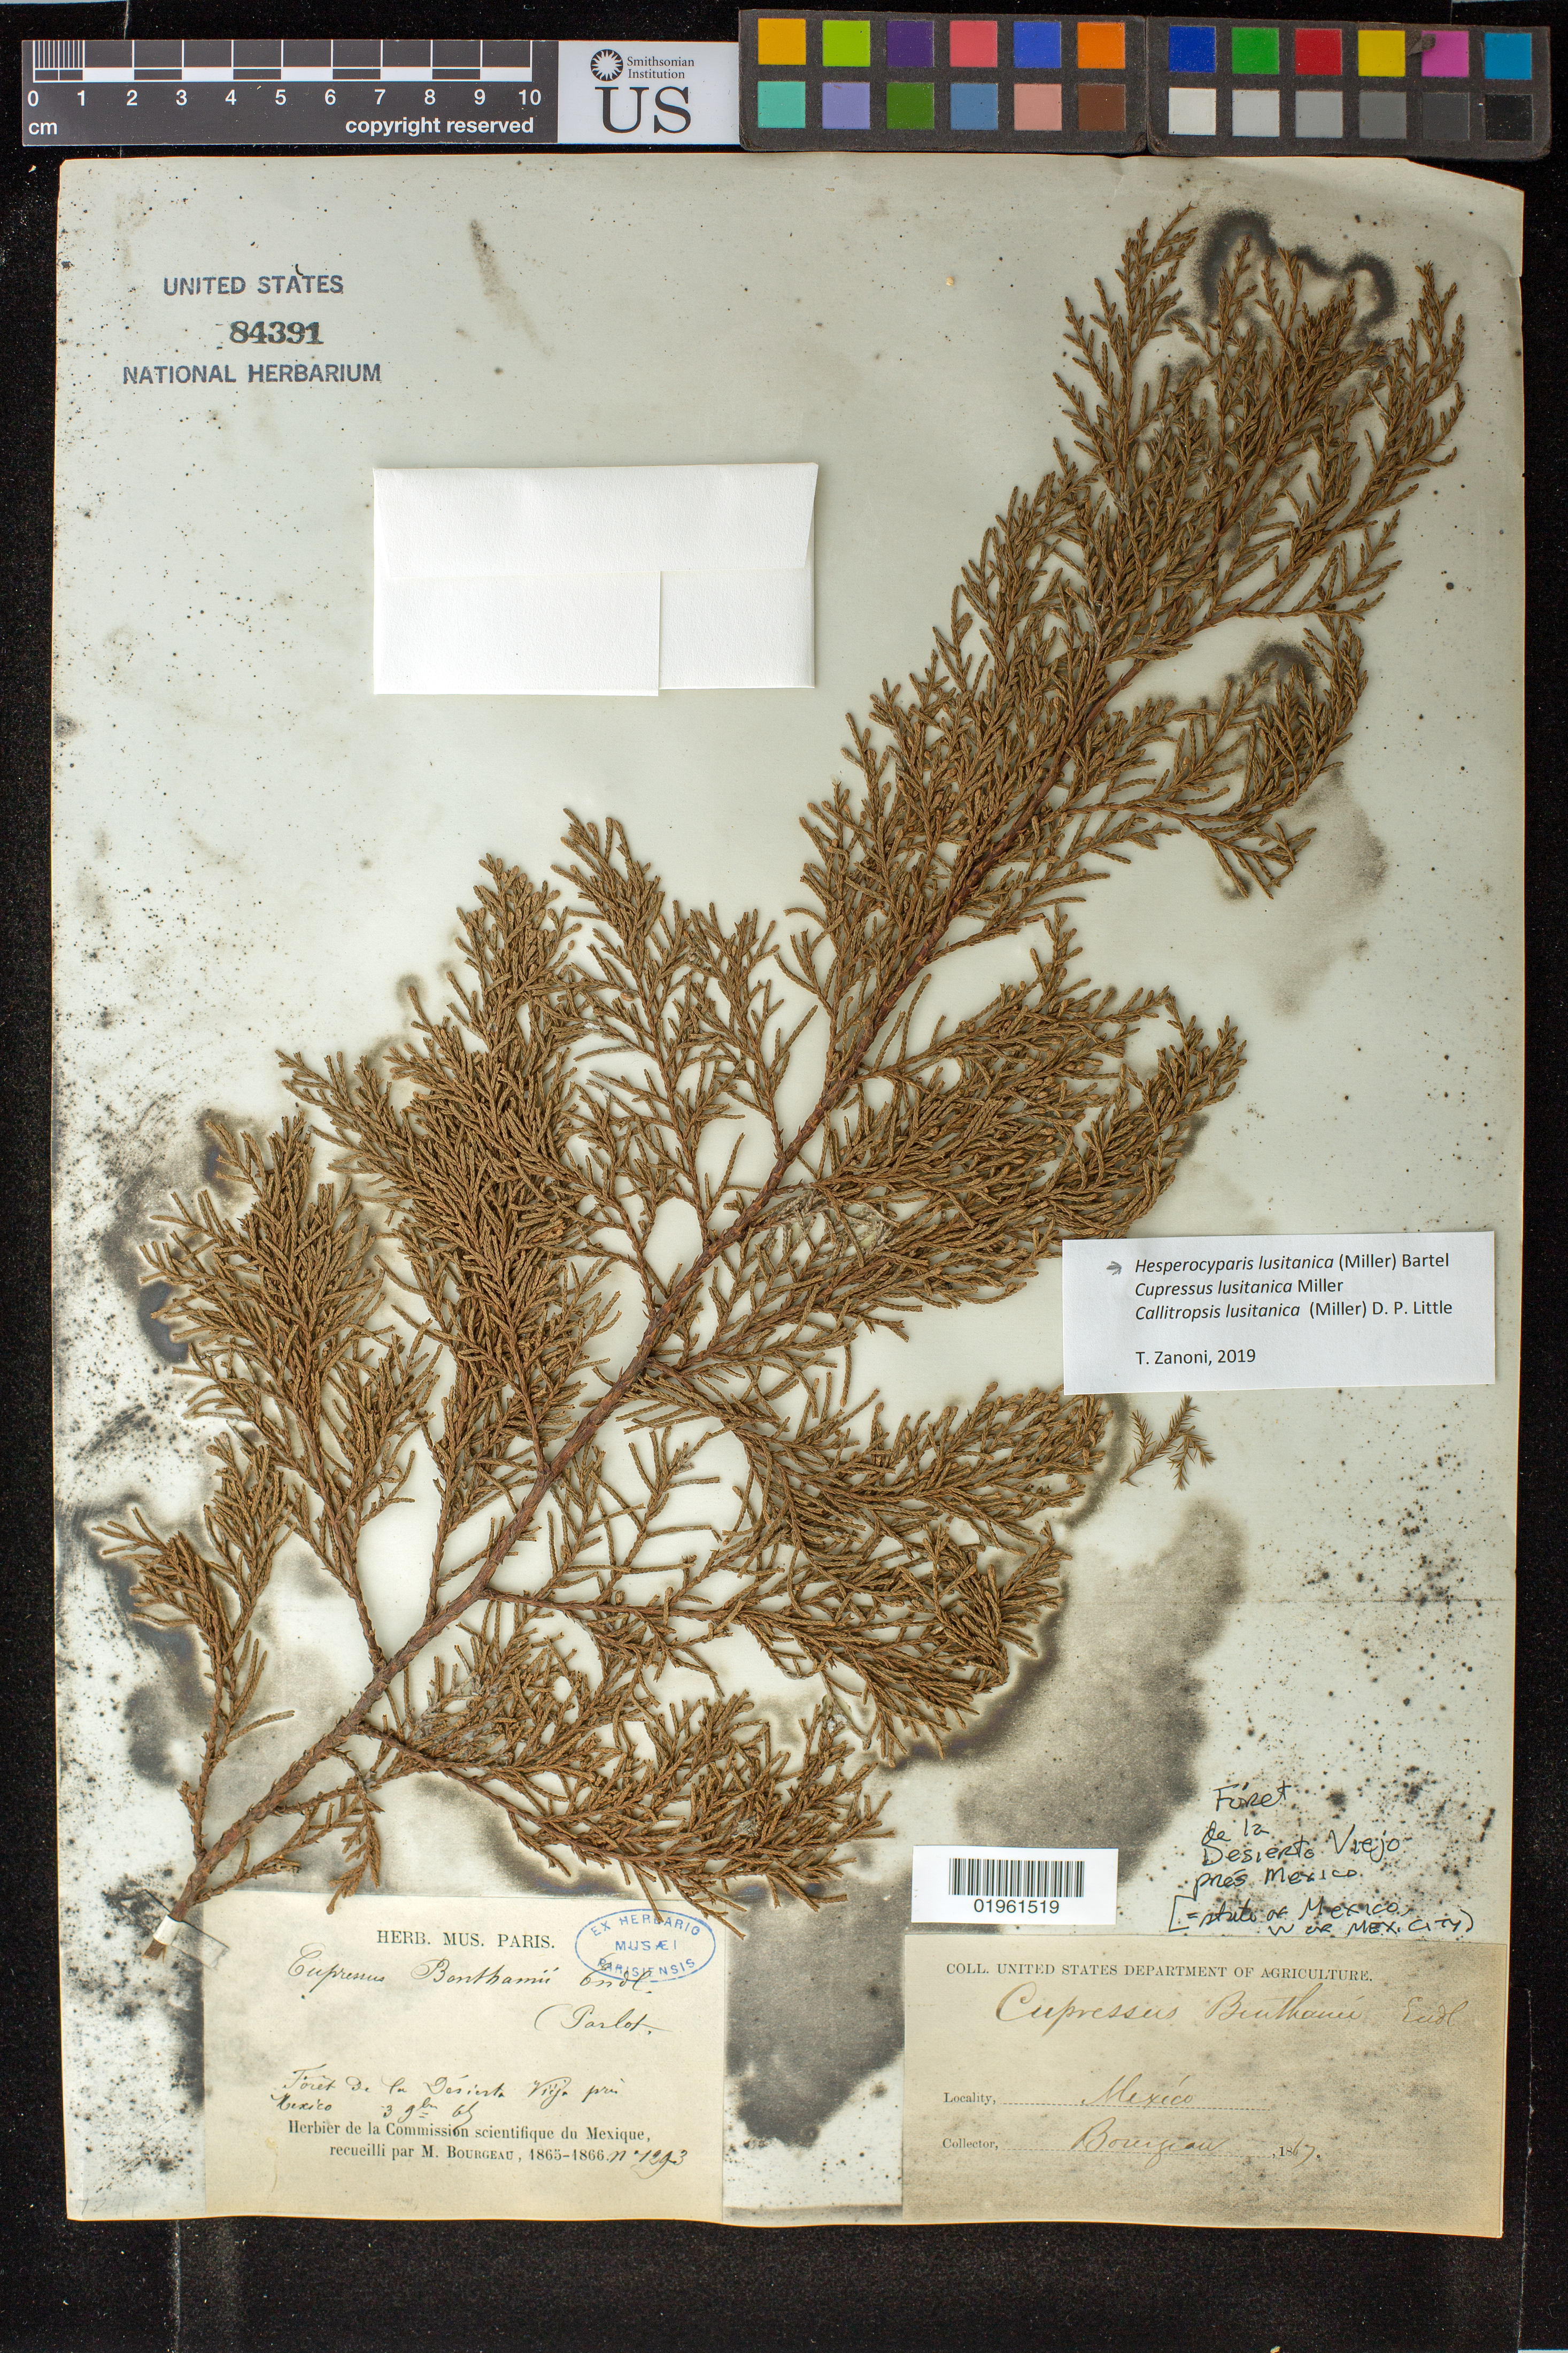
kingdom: Plantae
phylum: Tracheophyta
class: Pinopsida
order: Pinales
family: Cupressaceae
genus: Hesperocyparis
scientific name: Hesperocyparis lusitanica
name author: (Miller) Bartel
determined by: Zanoni, T. A., (NY), New York Botanical Garden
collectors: M. Bourgeau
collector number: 1293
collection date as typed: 1867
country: Mexico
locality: Foret de la Desierto Vieja près Mexico.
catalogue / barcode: US 84391